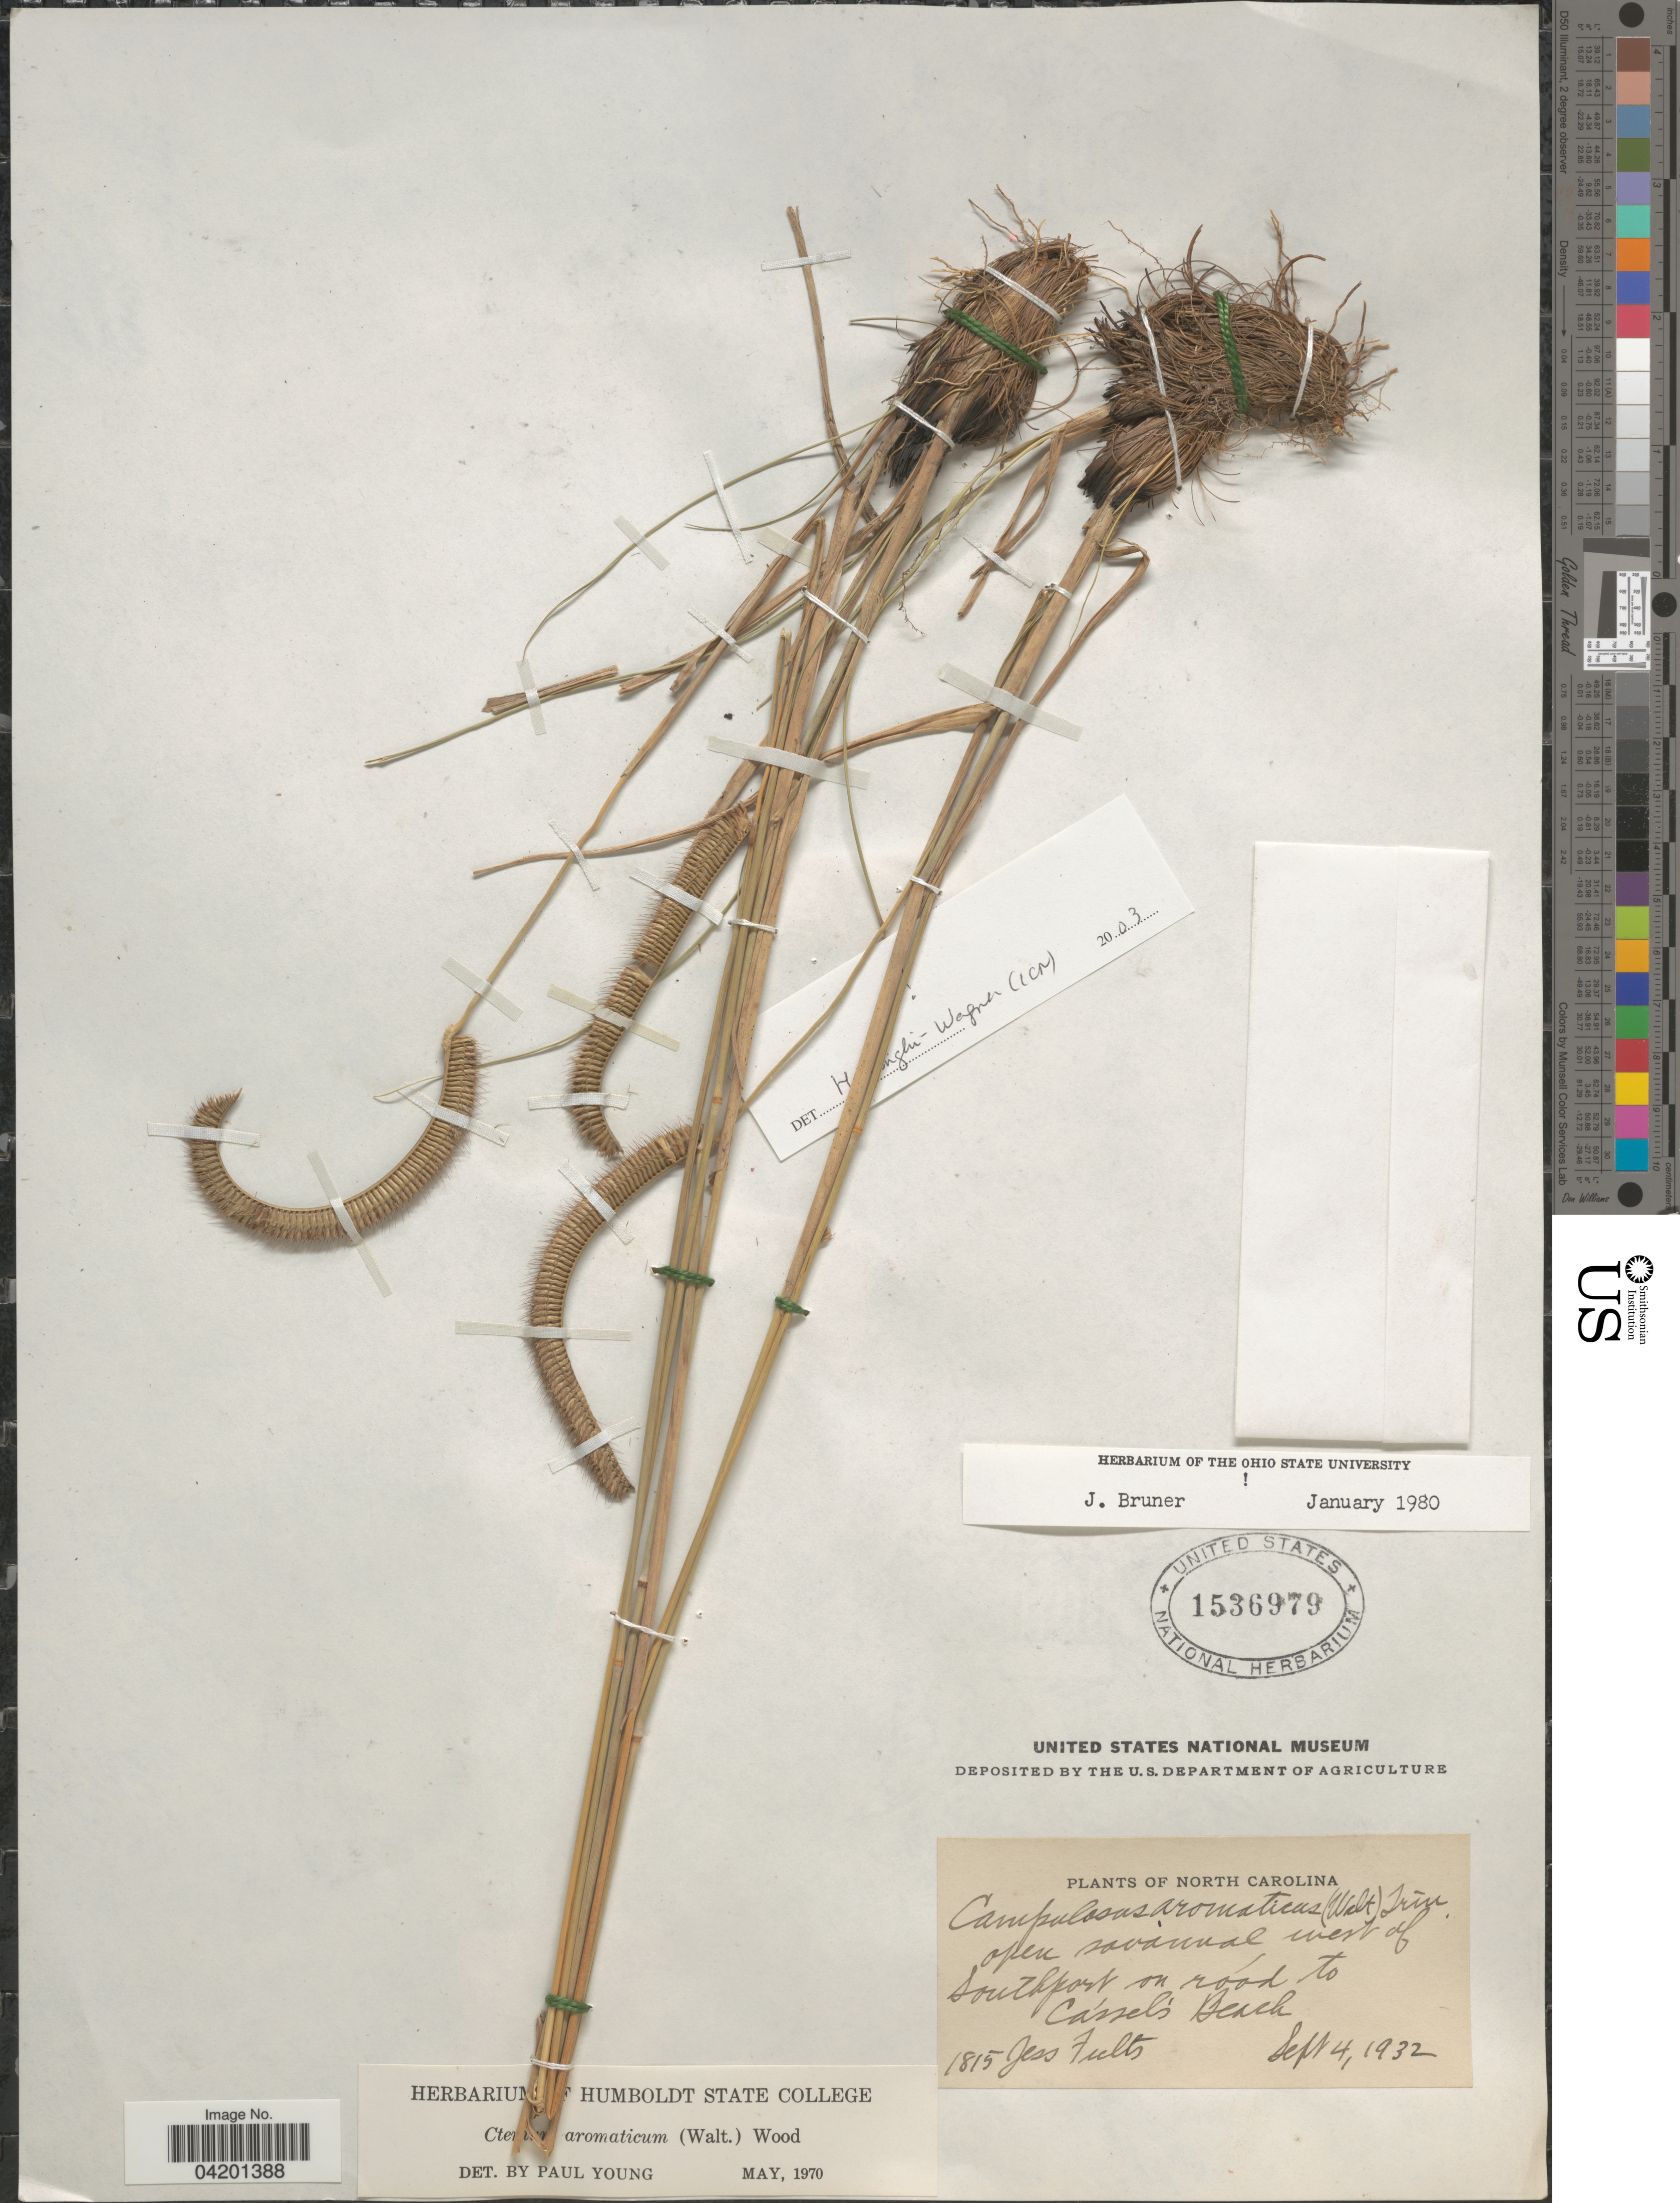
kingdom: Plantae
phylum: Tracheophyta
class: Liliopsida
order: Poales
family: Poaceae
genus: Ctenium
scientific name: Ctenium aromaticum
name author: (Walter) Alph. Wood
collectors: J. Fults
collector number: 1815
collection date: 1932-09-04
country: United States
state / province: North Carolina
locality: Open savannah west of Southport on road to Cassel's Beach.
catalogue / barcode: US 1536979